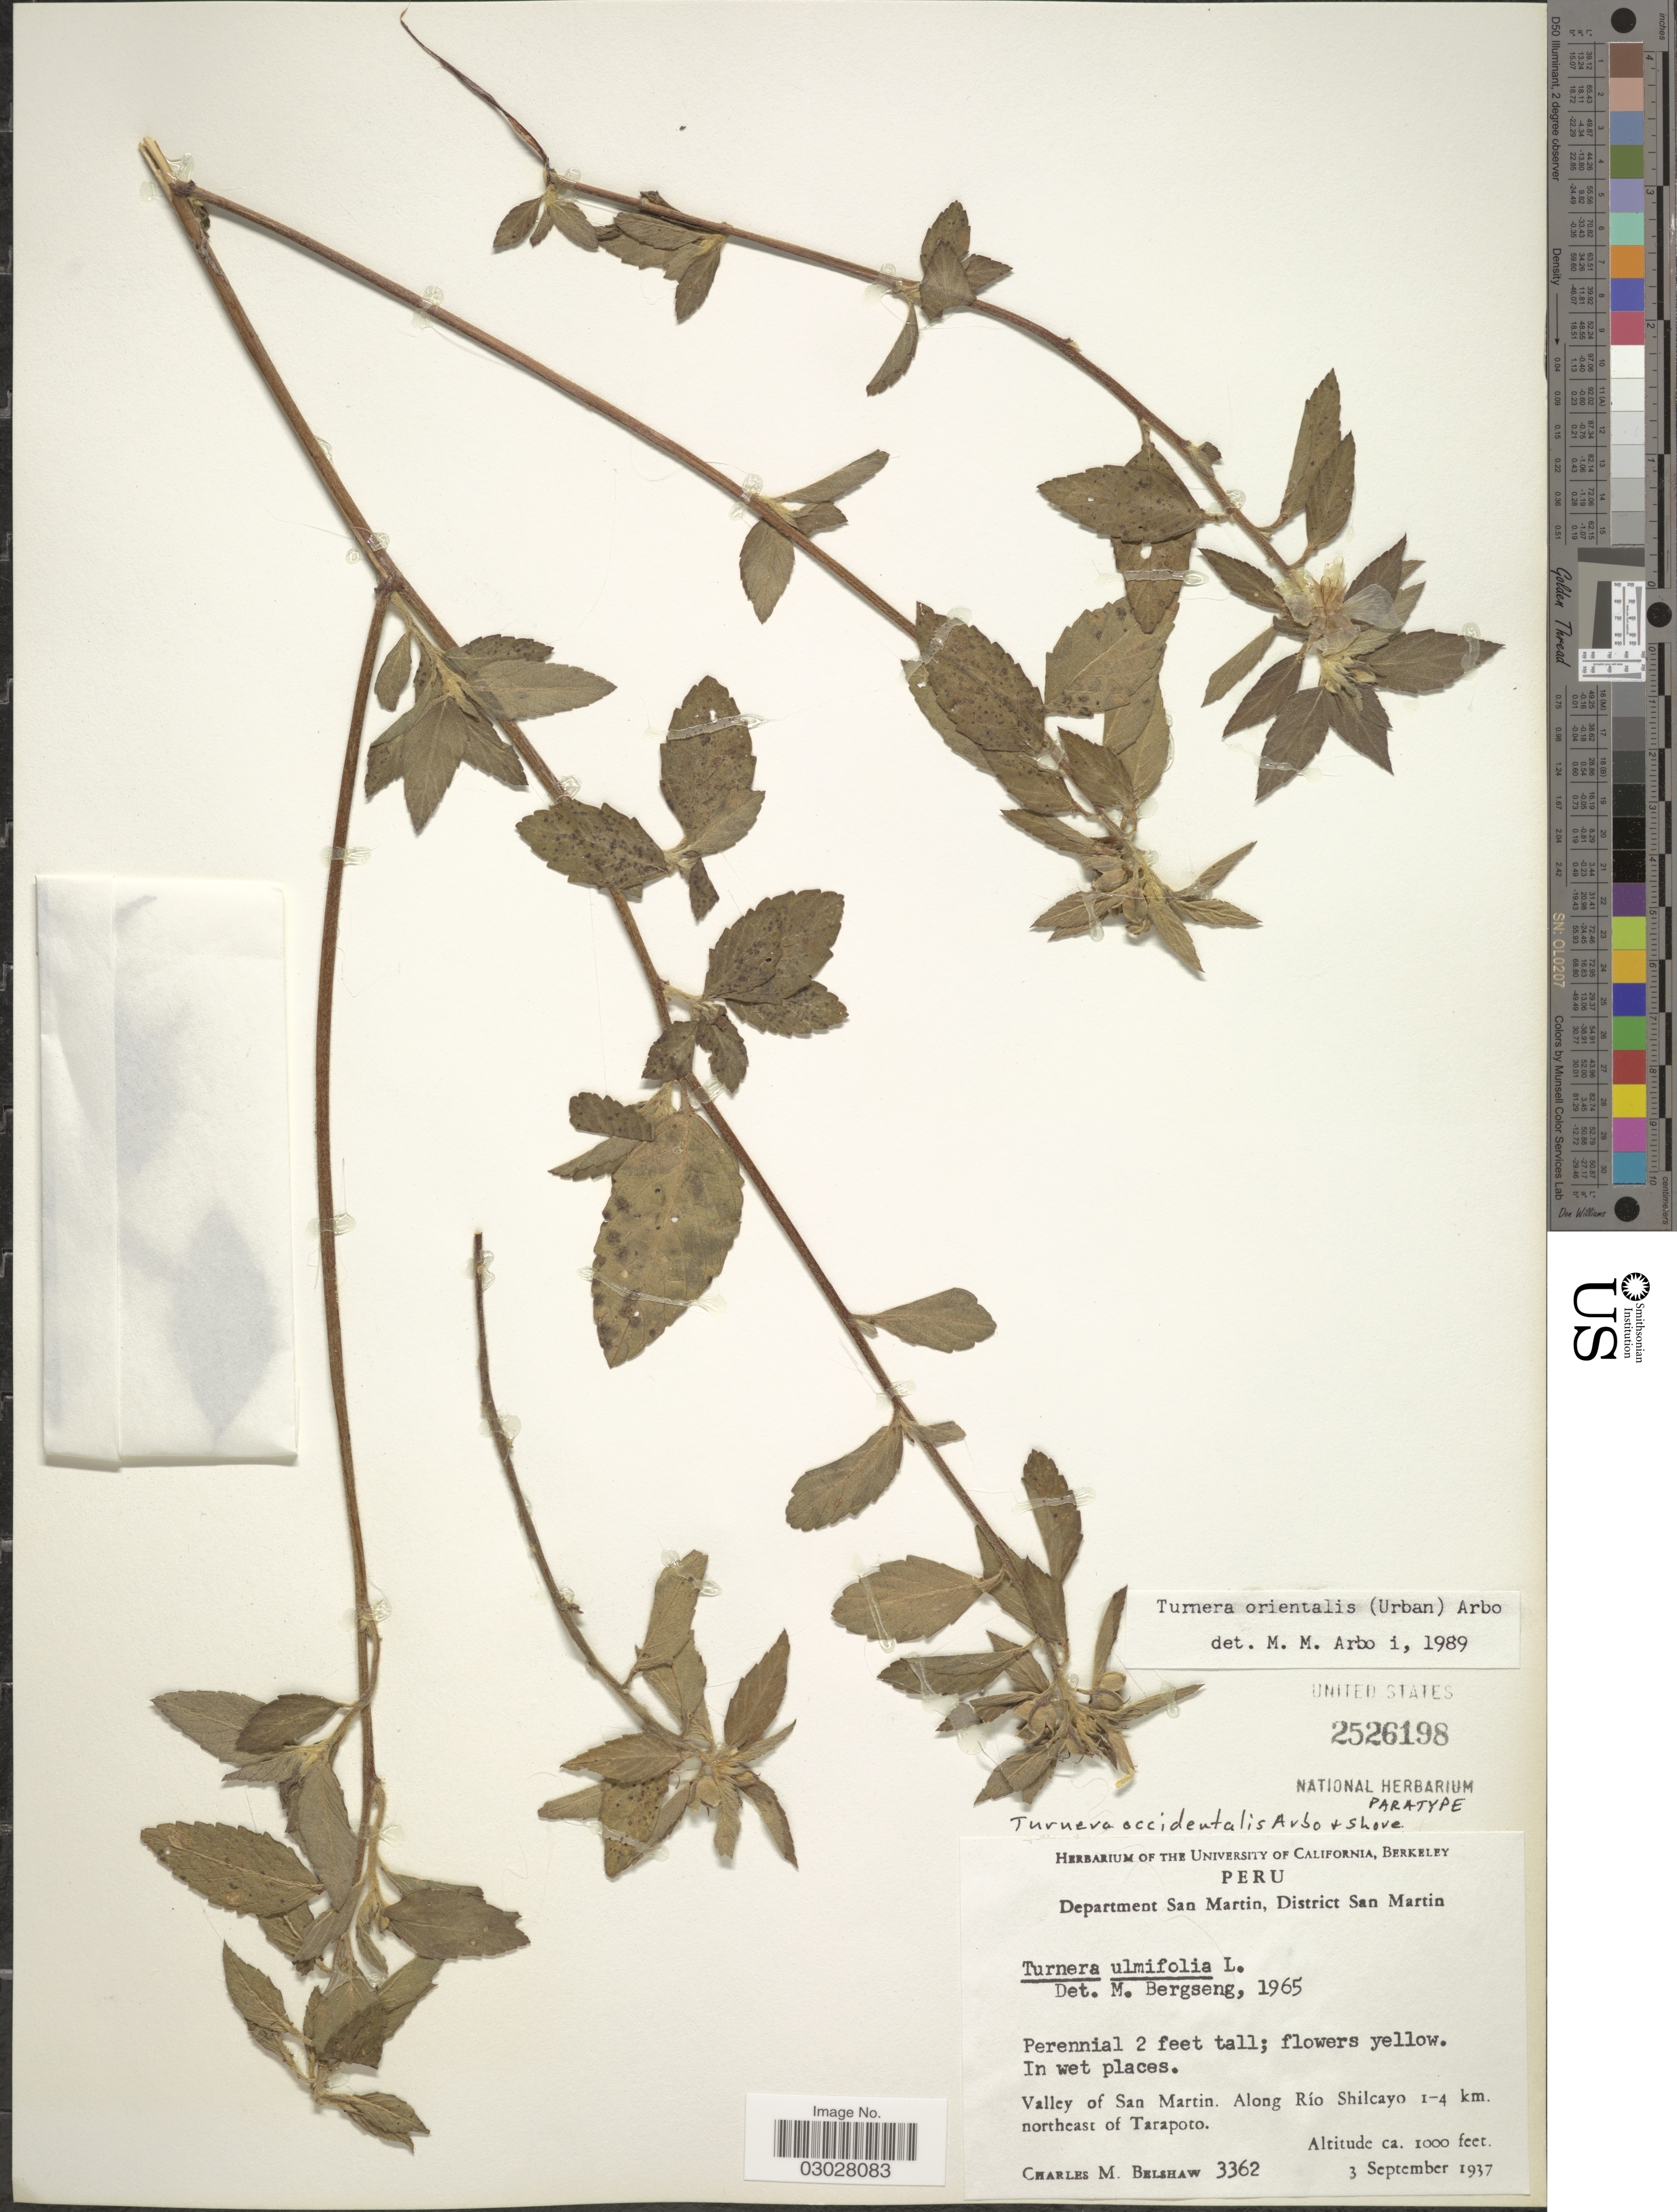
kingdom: Plantae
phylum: Tracheophyta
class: Magnoliopsida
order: Malpighiales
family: Turneraceae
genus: Turnera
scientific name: Turnera occidentalis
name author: Arbo & Shore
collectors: C. Shaw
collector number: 3362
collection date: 1937-09-03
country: Peru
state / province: San Martín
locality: Department San Martin, District San Martin. Valley of San Martin. Along Río Shilcayo 1-4 km. northeast of Tarapoto.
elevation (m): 305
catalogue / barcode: US 2526198